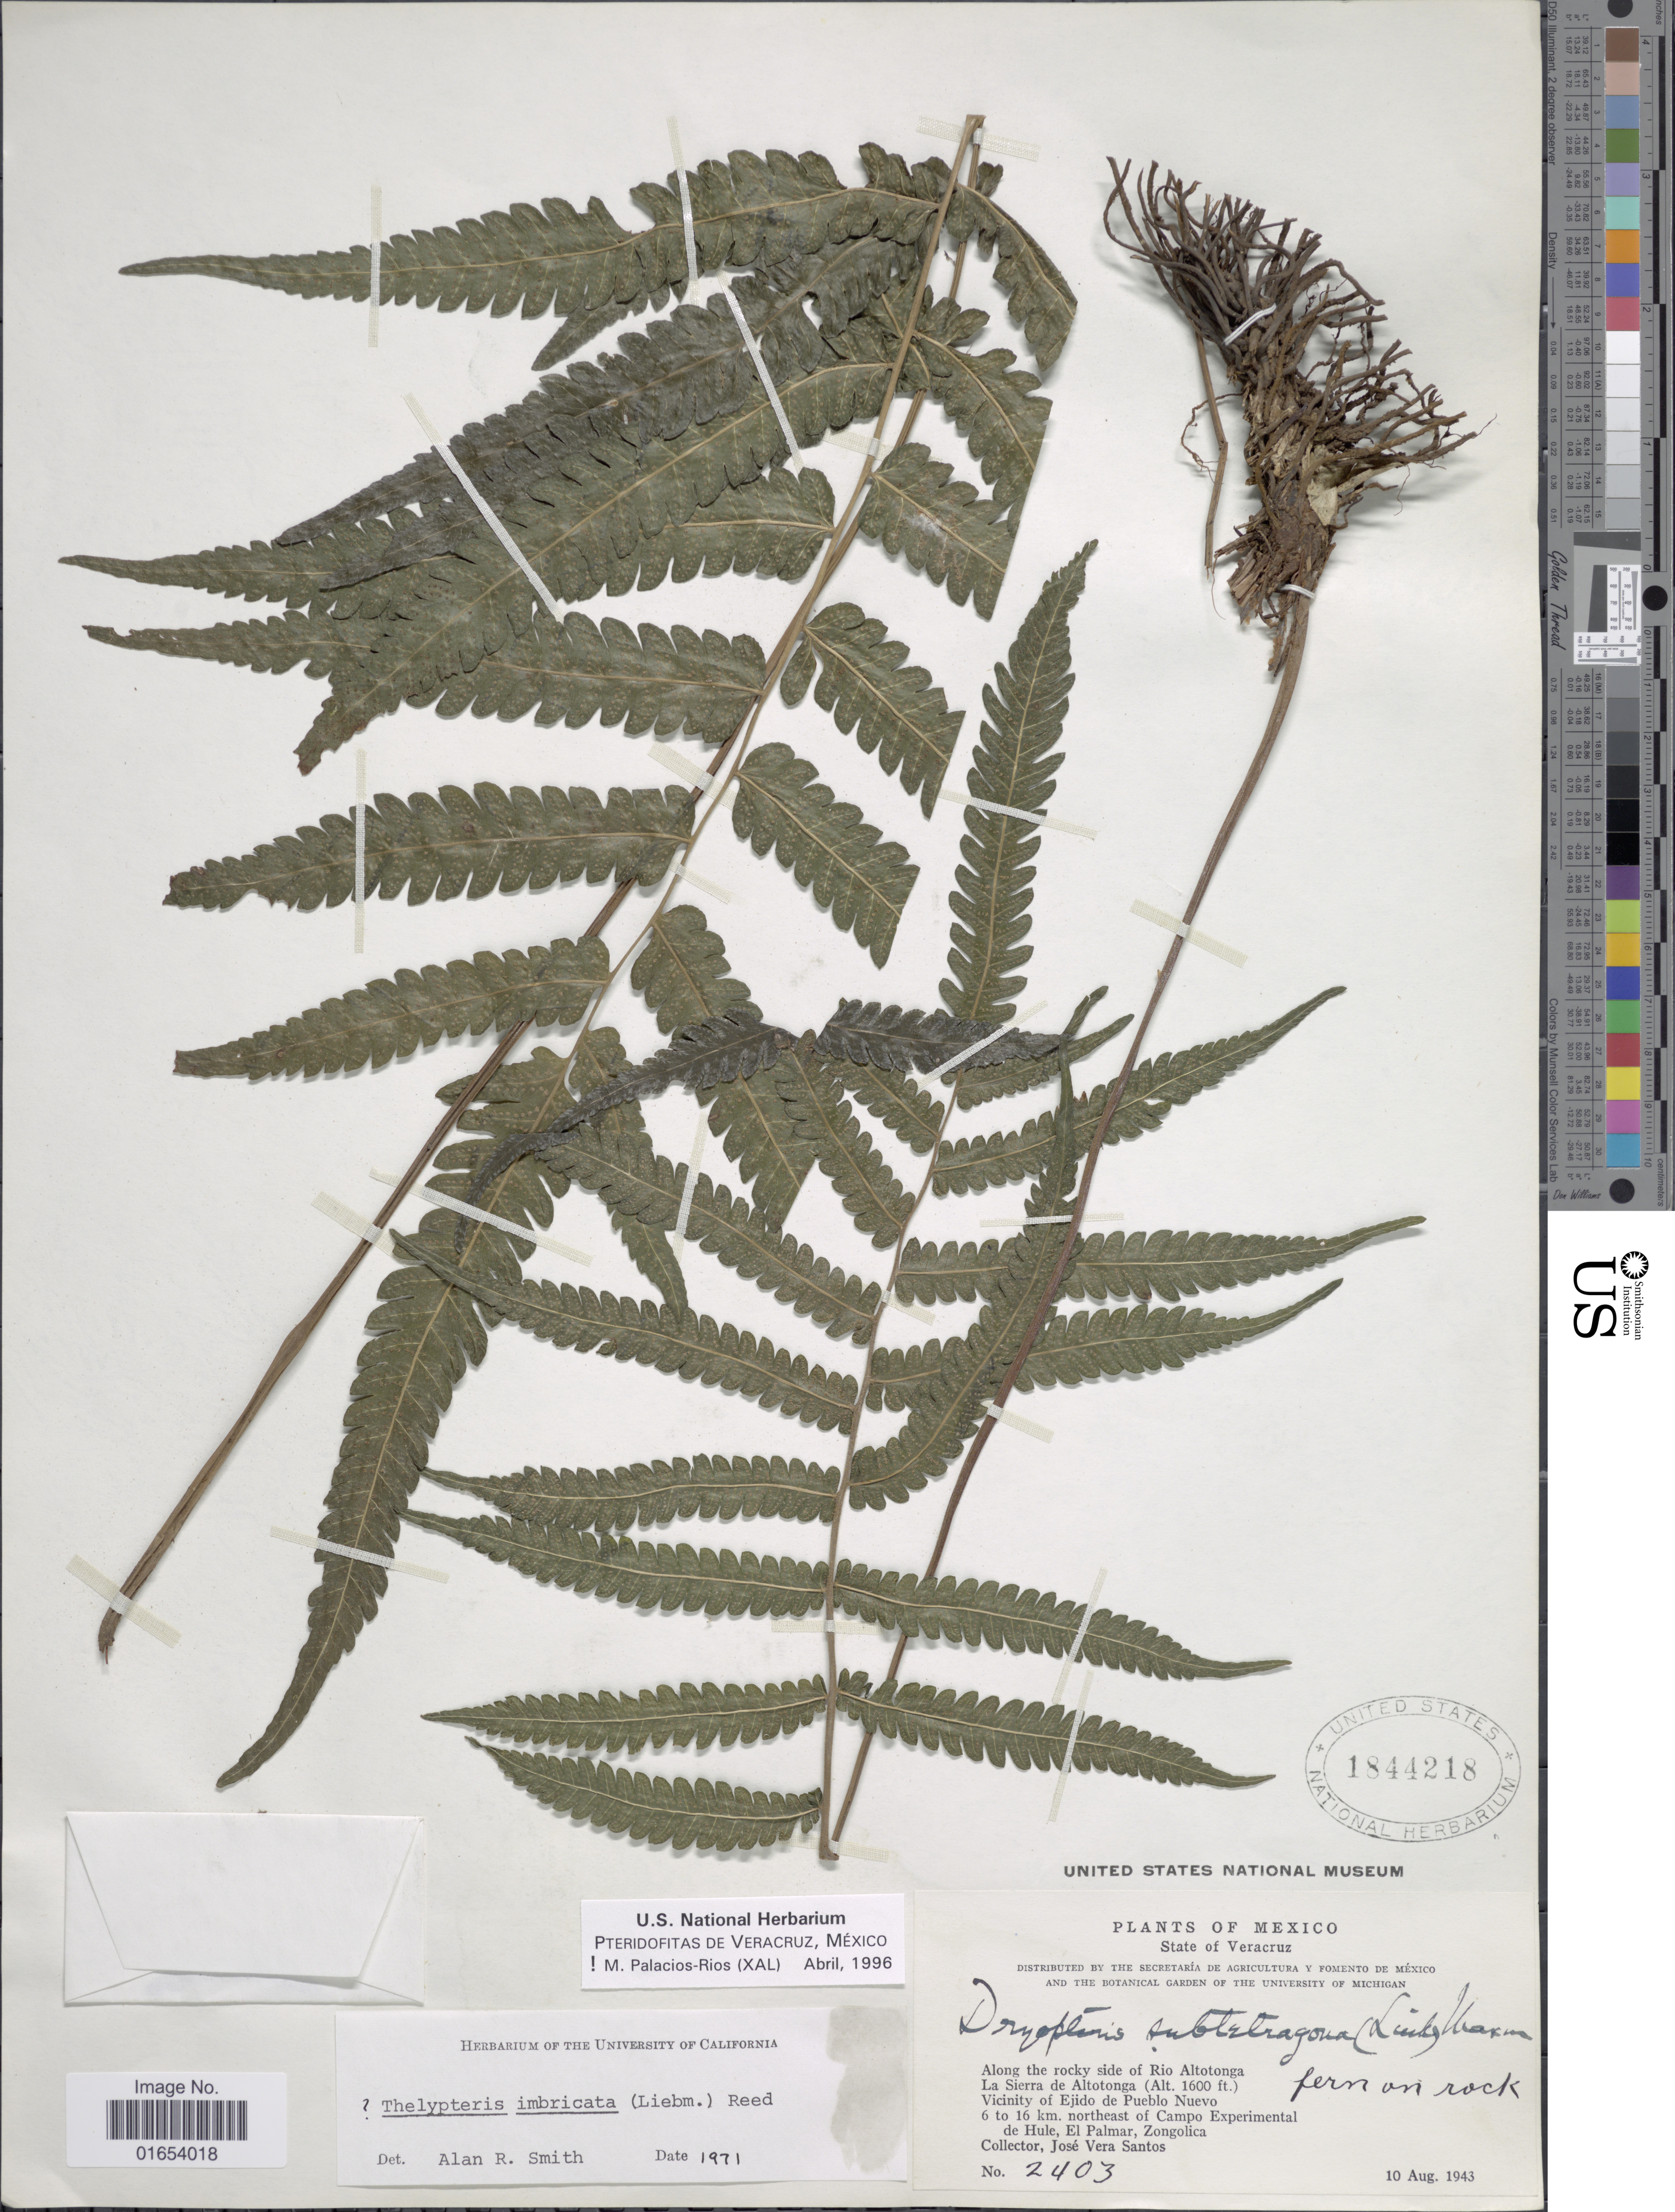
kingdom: Plantae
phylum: Tracheophyta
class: Polypodiopsida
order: Polypodiales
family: Thelypteridaceae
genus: Goniopteris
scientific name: Goniopteris imbricata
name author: (Liebm.) Á. Löve & D. Löve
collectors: J. Vera Santos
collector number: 2403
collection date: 1943-08-10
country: Mexico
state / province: Veracruz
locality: Mexico, State of Veracruz, along the rocky side of Rio Altotonga, La Sierra de Altotonga, vicinity of Ejido de Pueblo Nuevo 6 to 16 km. northeast of Campo Experimental de Hule, El Palmar, Zongolica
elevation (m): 488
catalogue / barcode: US 1844218